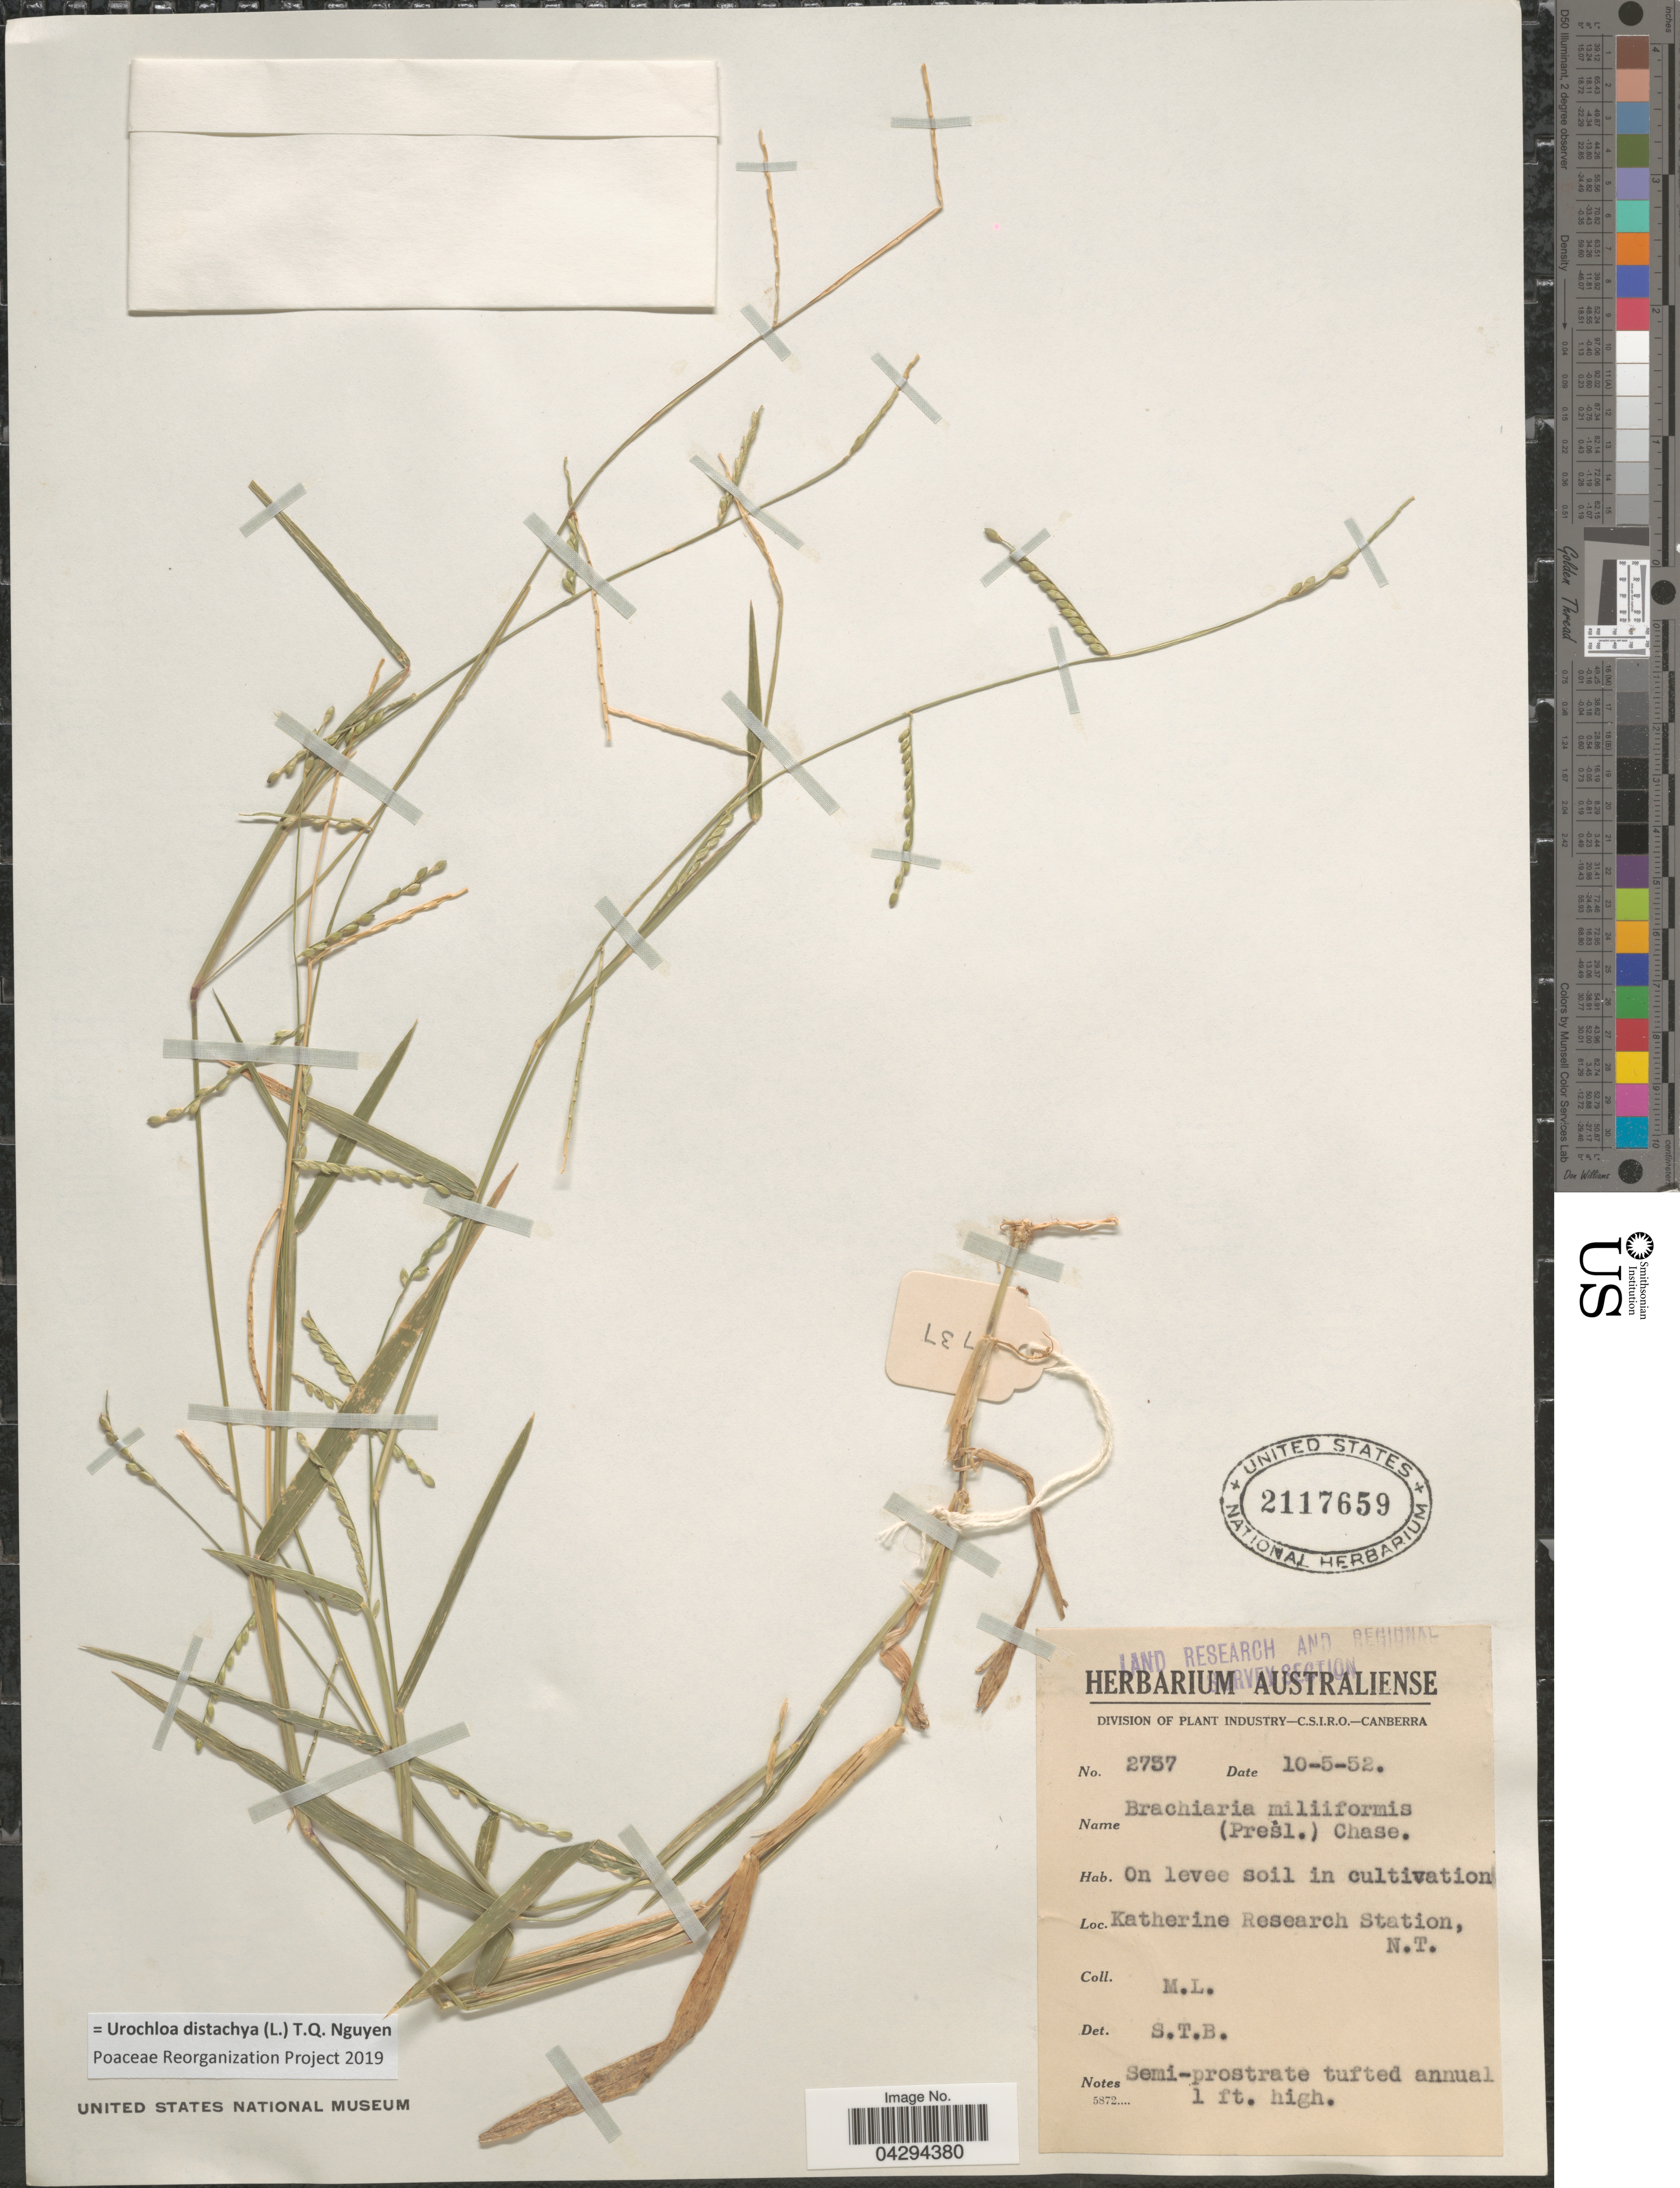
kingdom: Plantae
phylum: Tracheophyta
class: Liliopsida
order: Poales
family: Poaceae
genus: Urochloa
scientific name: Urochloa distachya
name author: (L.) T.Q. Nguyen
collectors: M. L.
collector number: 2757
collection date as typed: Transcribed d/m/y: 10/5/52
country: Australia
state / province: Northern Territory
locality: Land Research and Regional Survey Section. On levee soil in cultivation. Katherine Research Station.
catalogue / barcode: US 2117659